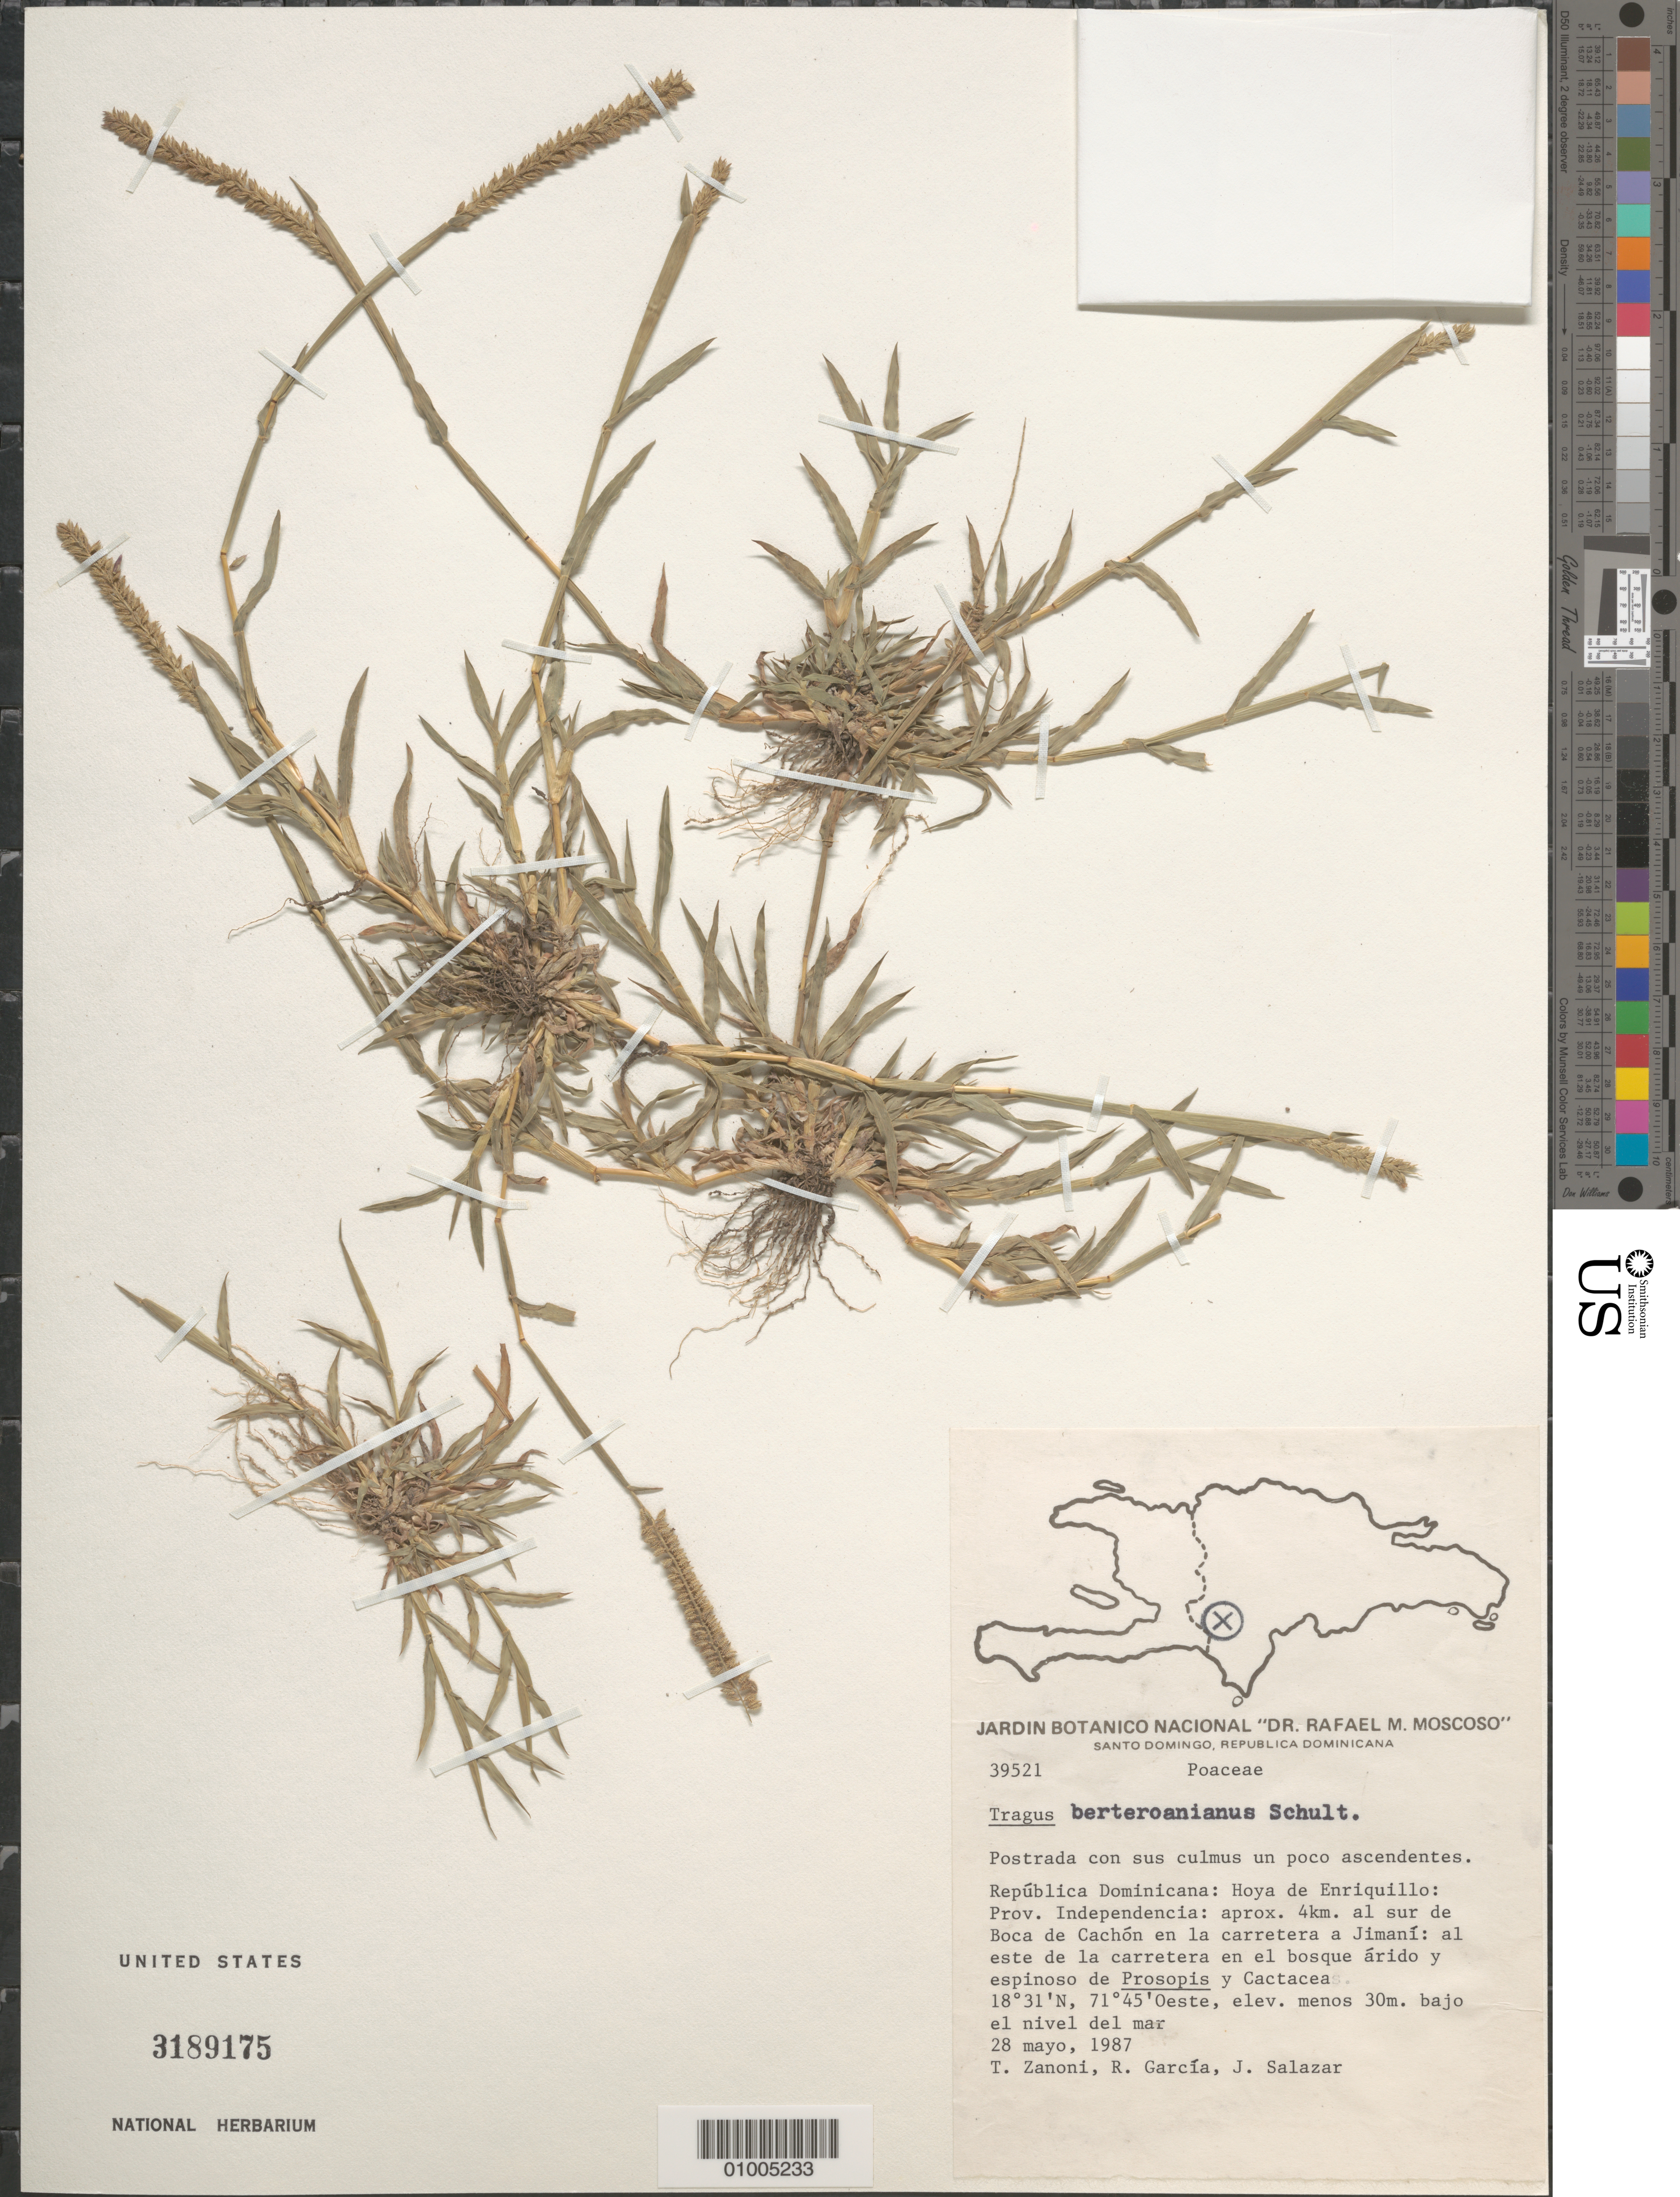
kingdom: Plantae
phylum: Tracheophyta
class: Liliopsida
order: Poales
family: Poaceae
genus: Tragus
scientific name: Tragus berteronianus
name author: Schult.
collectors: T. A. Zanoni, R. G. García & J. Salazar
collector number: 39521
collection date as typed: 28 May 1987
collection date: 1987-05-28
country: Dominican Republic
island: Hispaniola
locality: Hoya de Enriquillo: Prov. Independencia: approx. 4km. al sur de Boca de Cachon en la carretera a Jimani: al este de la carretera en el bosque arido...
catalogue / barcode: US 3189175